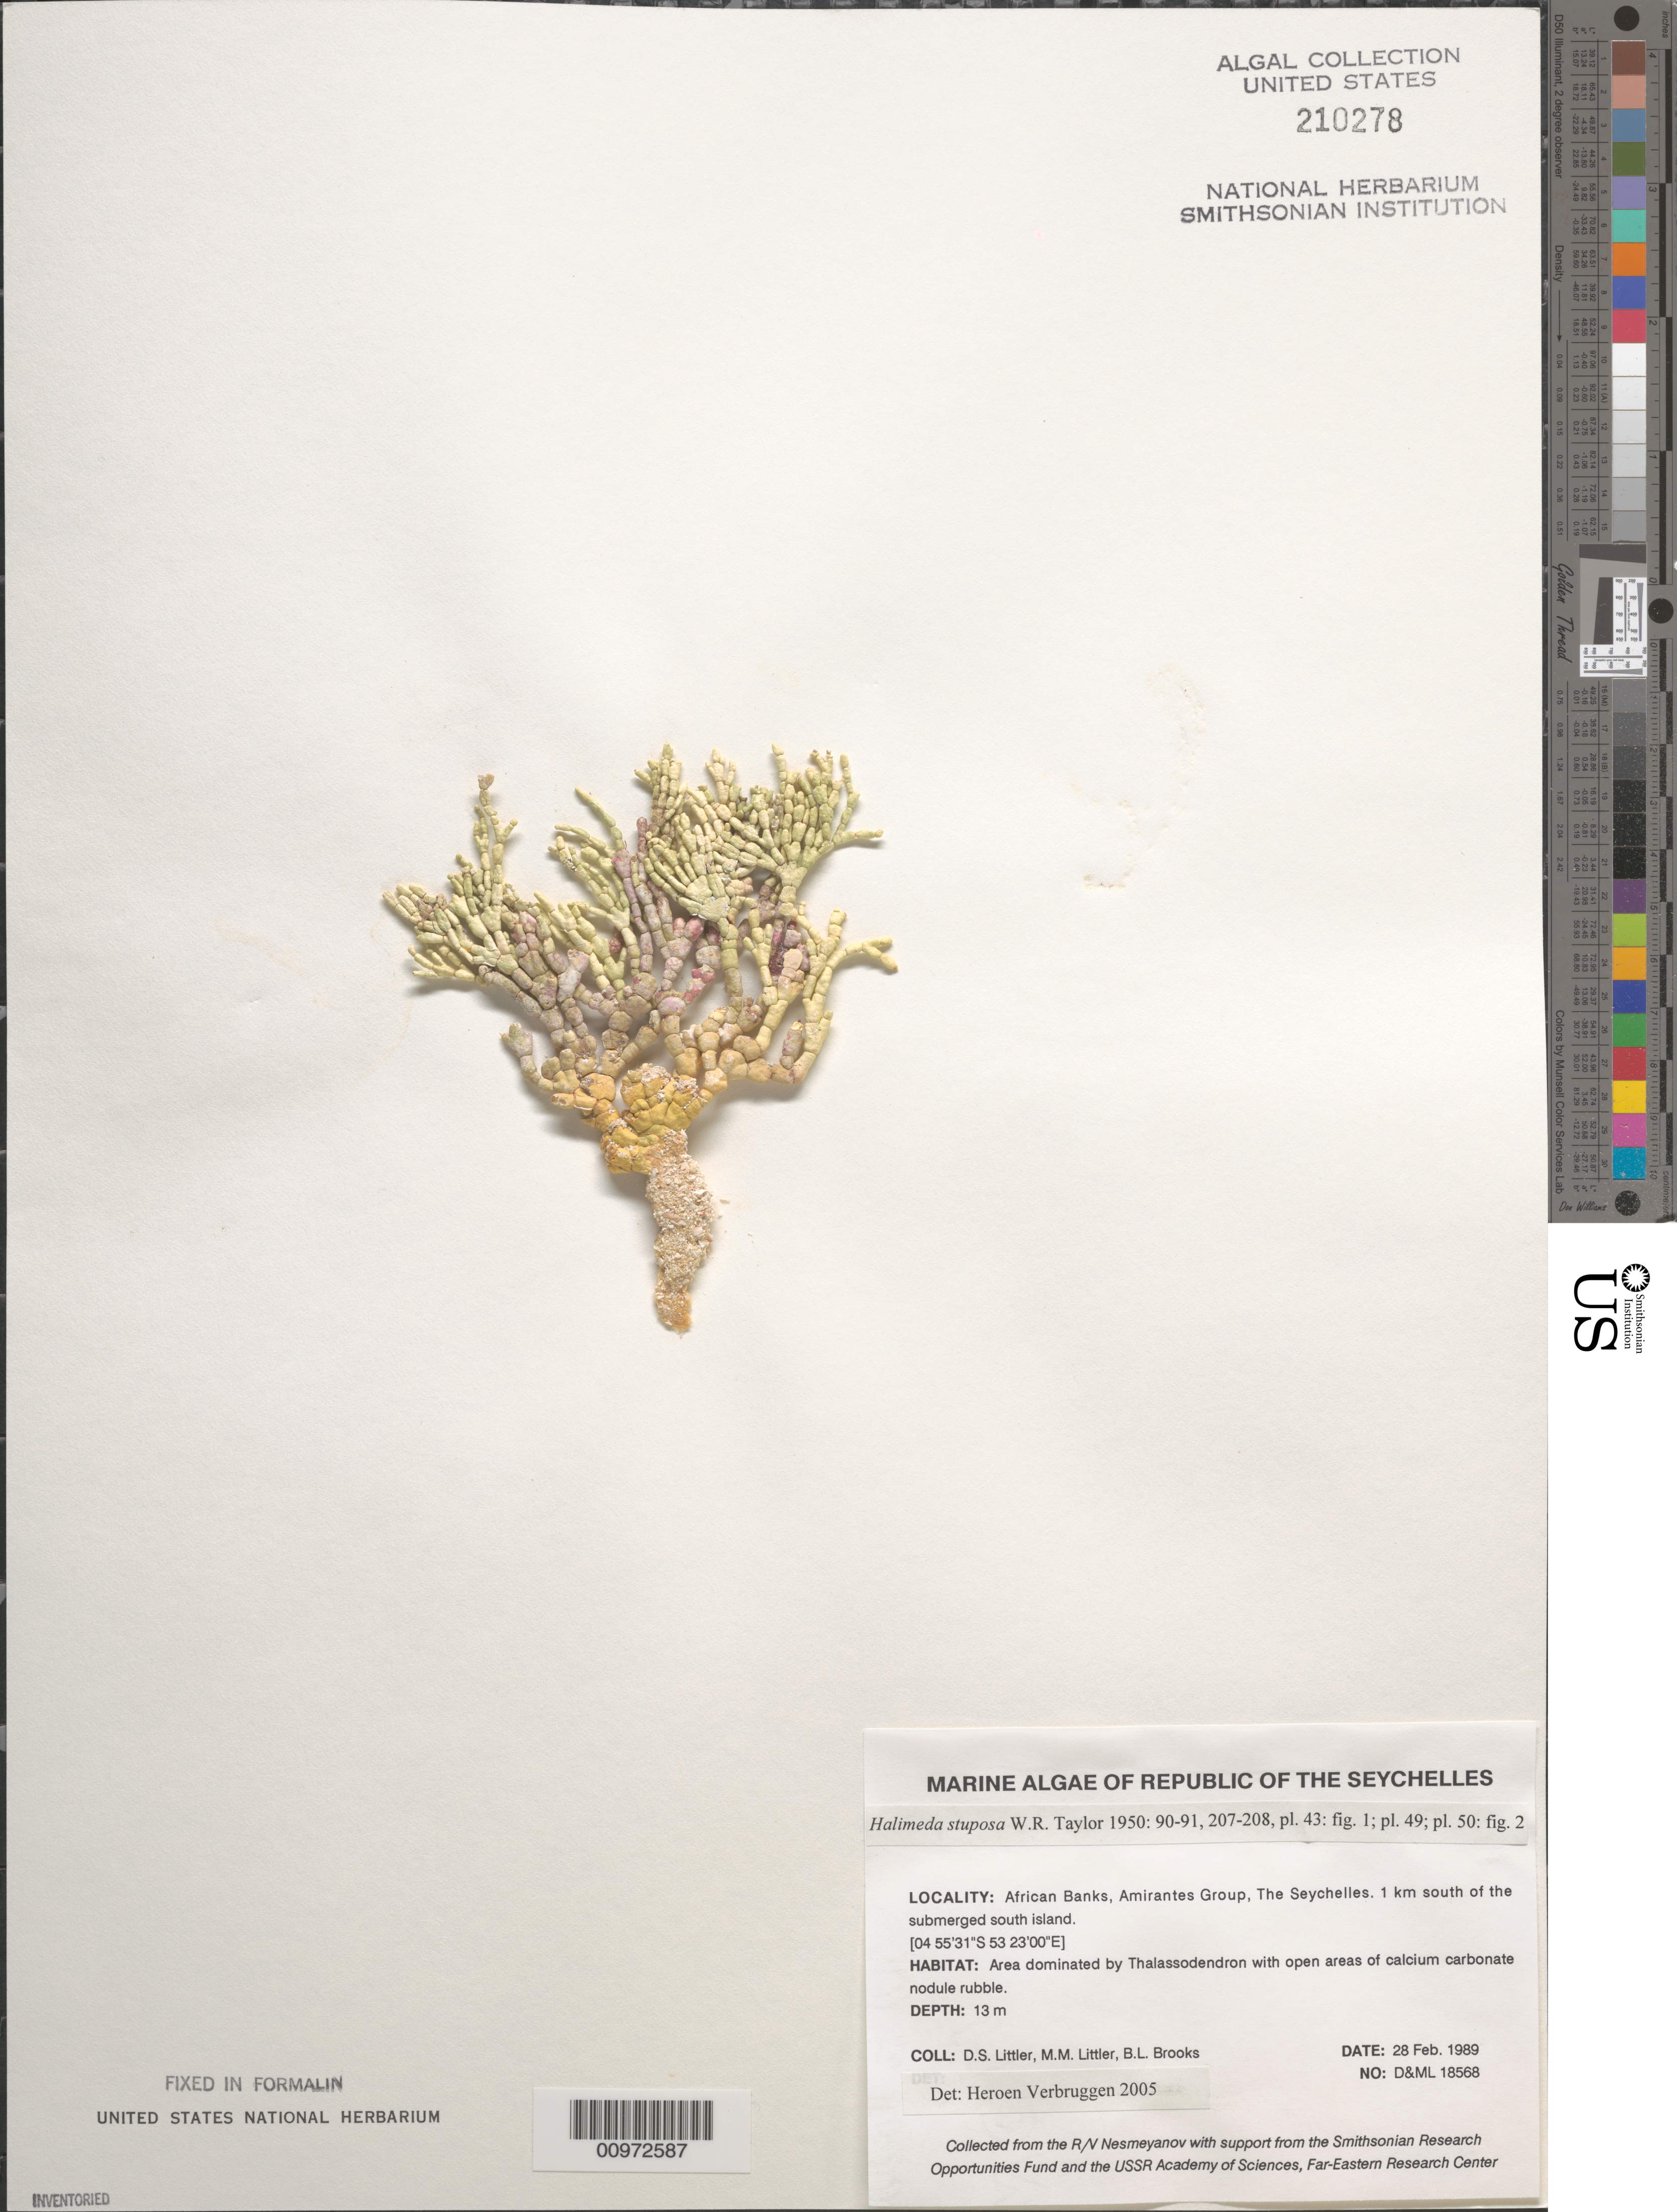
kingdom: Plantae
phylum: Chlorophyta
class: Ulvophyceae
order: Bryopsidales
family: Halimedaceae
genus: Halimeda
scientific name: Halimeda stuposa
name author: W.R. Taylor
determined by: Verbruggen, H.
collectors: D. S. Littler, M. M. Littler & B. Brooks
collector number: D&ML 18568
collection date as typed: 28 Feb 1989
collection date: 1989-02-28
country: Seychelles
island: African Banks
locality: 1 km south of the submerged island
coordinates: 04 55'31"S, 53 23'00"E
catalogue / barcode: US 210278